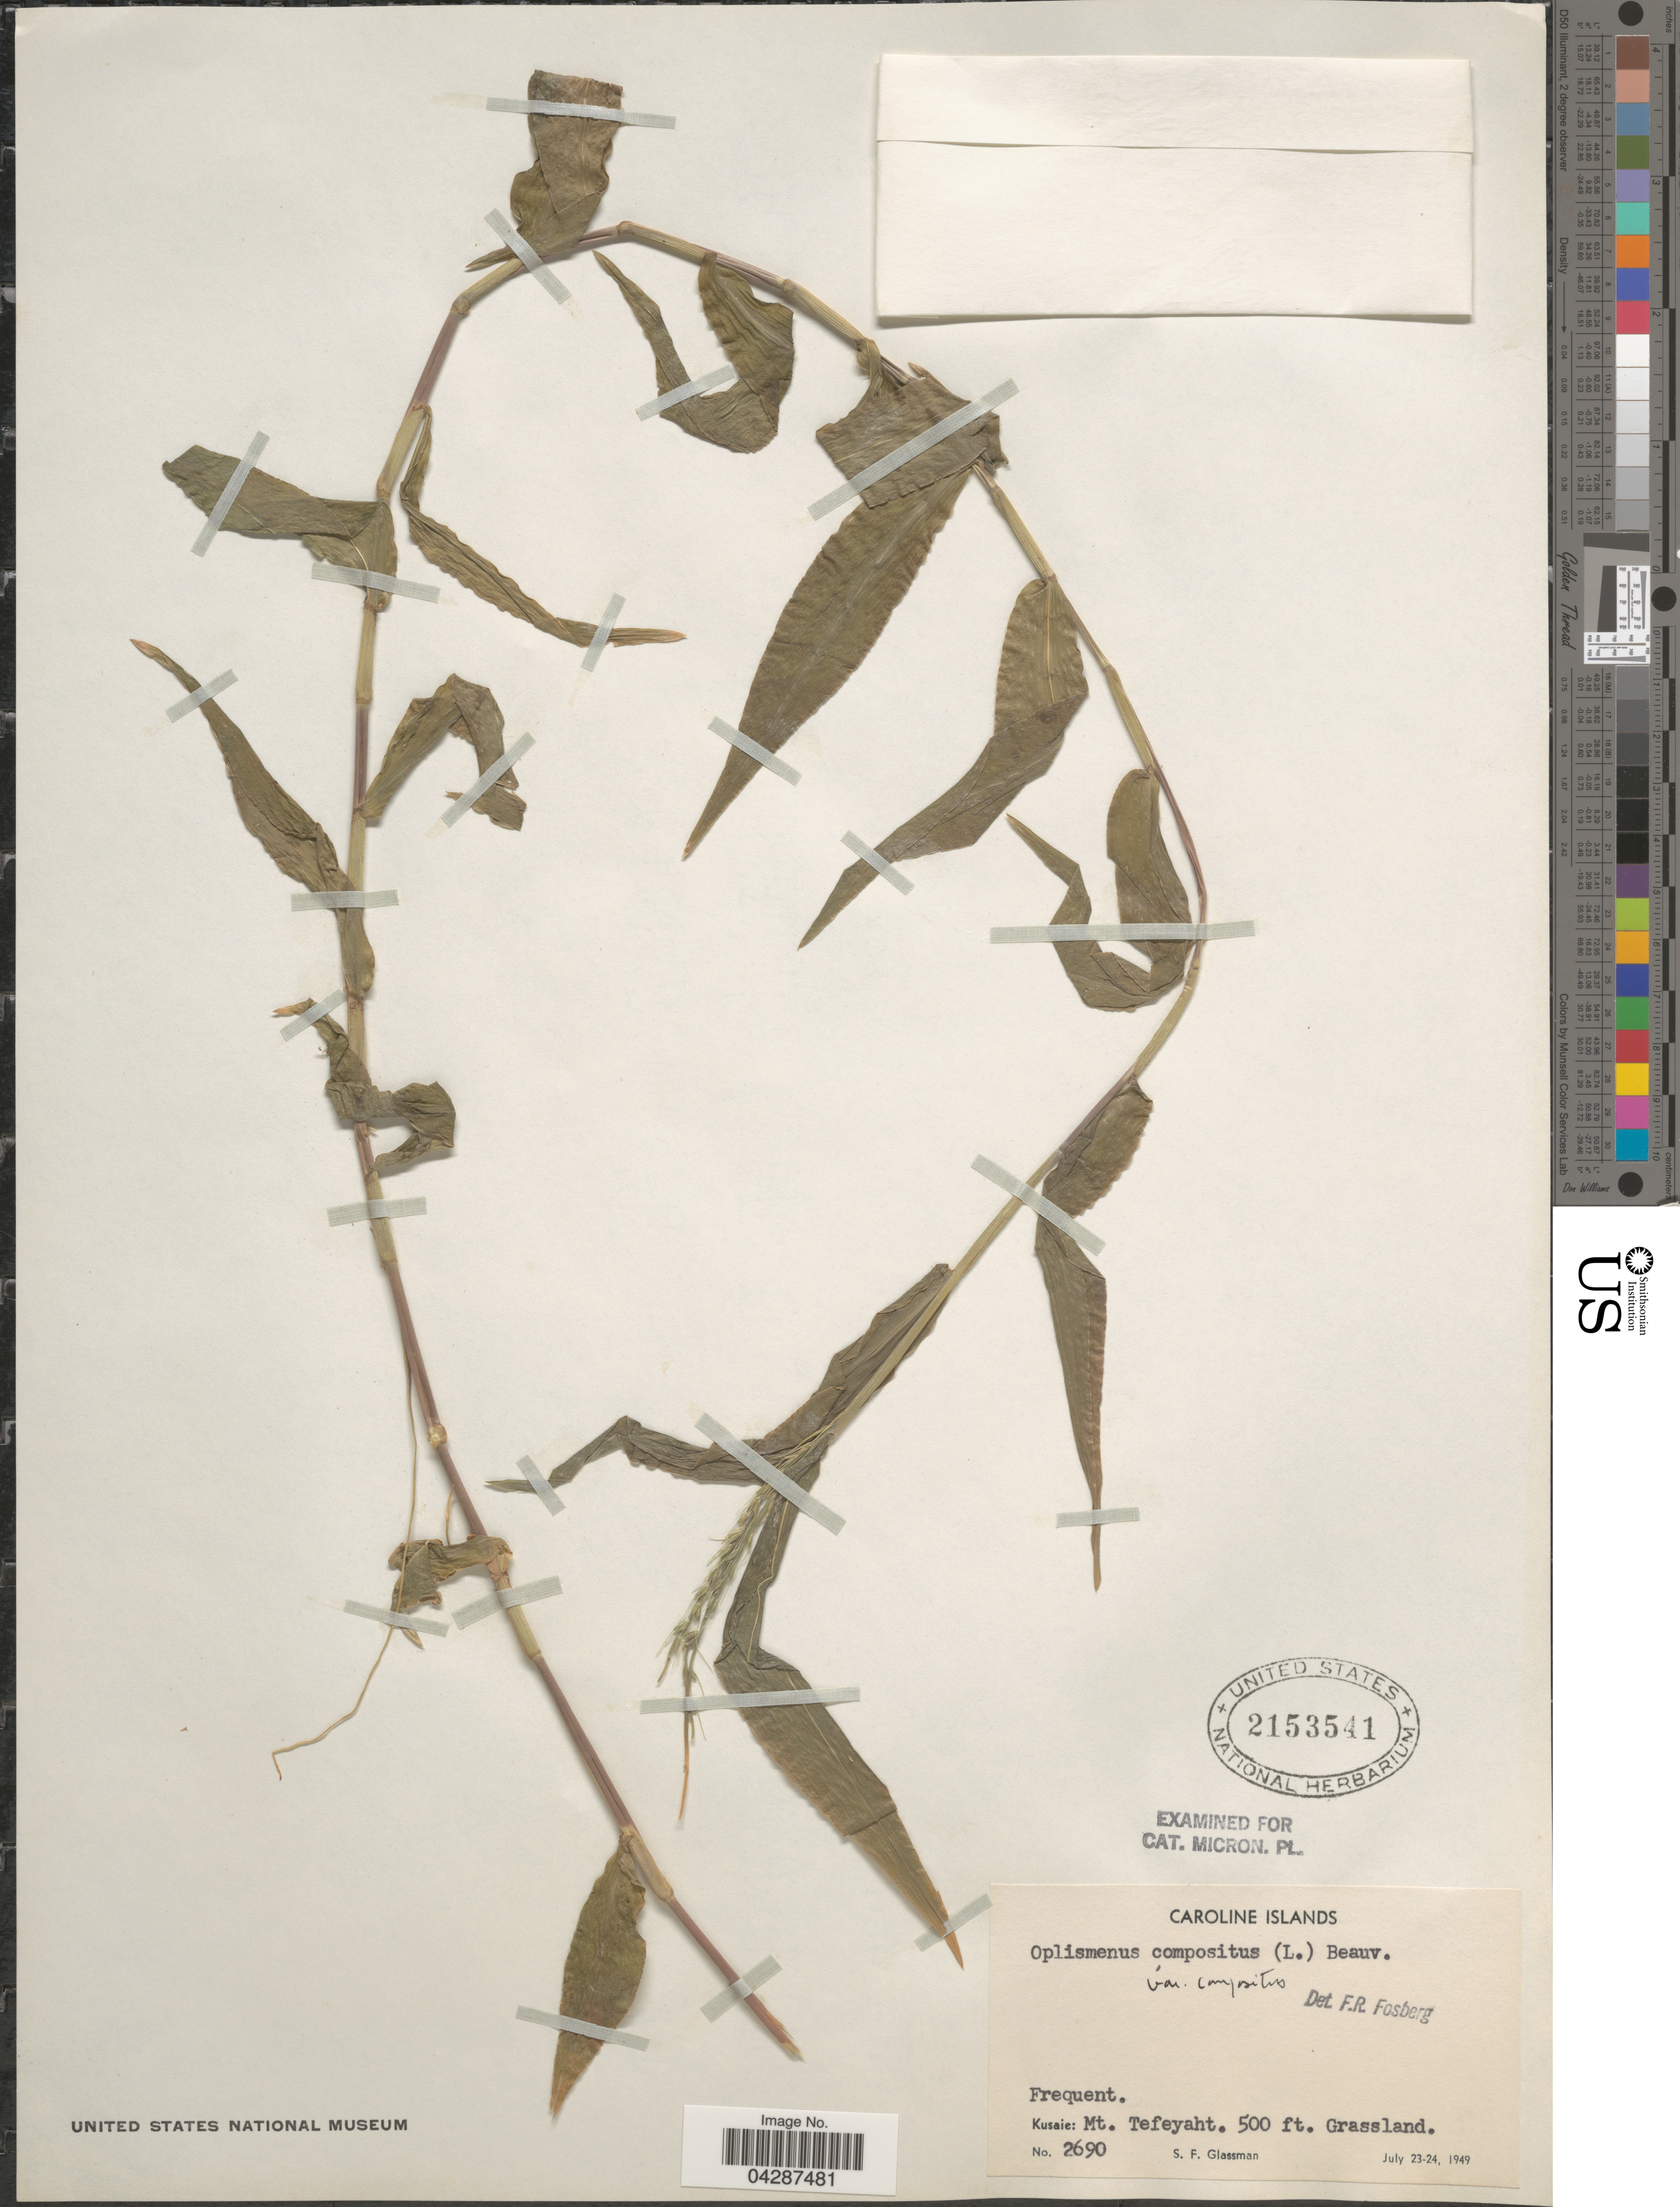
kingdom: Plantae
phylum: Tracheophyta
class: Liliopsida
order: Poales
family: Poaceae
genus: Oplismenus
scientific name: Oplismenus compositus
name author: (L.) P. Beauv.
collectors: S. F. Glassman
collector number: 2690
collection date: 1949-07-23/1949-07-24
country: Micronesia, Federated States of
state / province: Kosrae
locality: Caroline Islands. Kusaie: Mt. Tefeyaht.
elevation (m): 152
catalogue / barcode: US 2153541